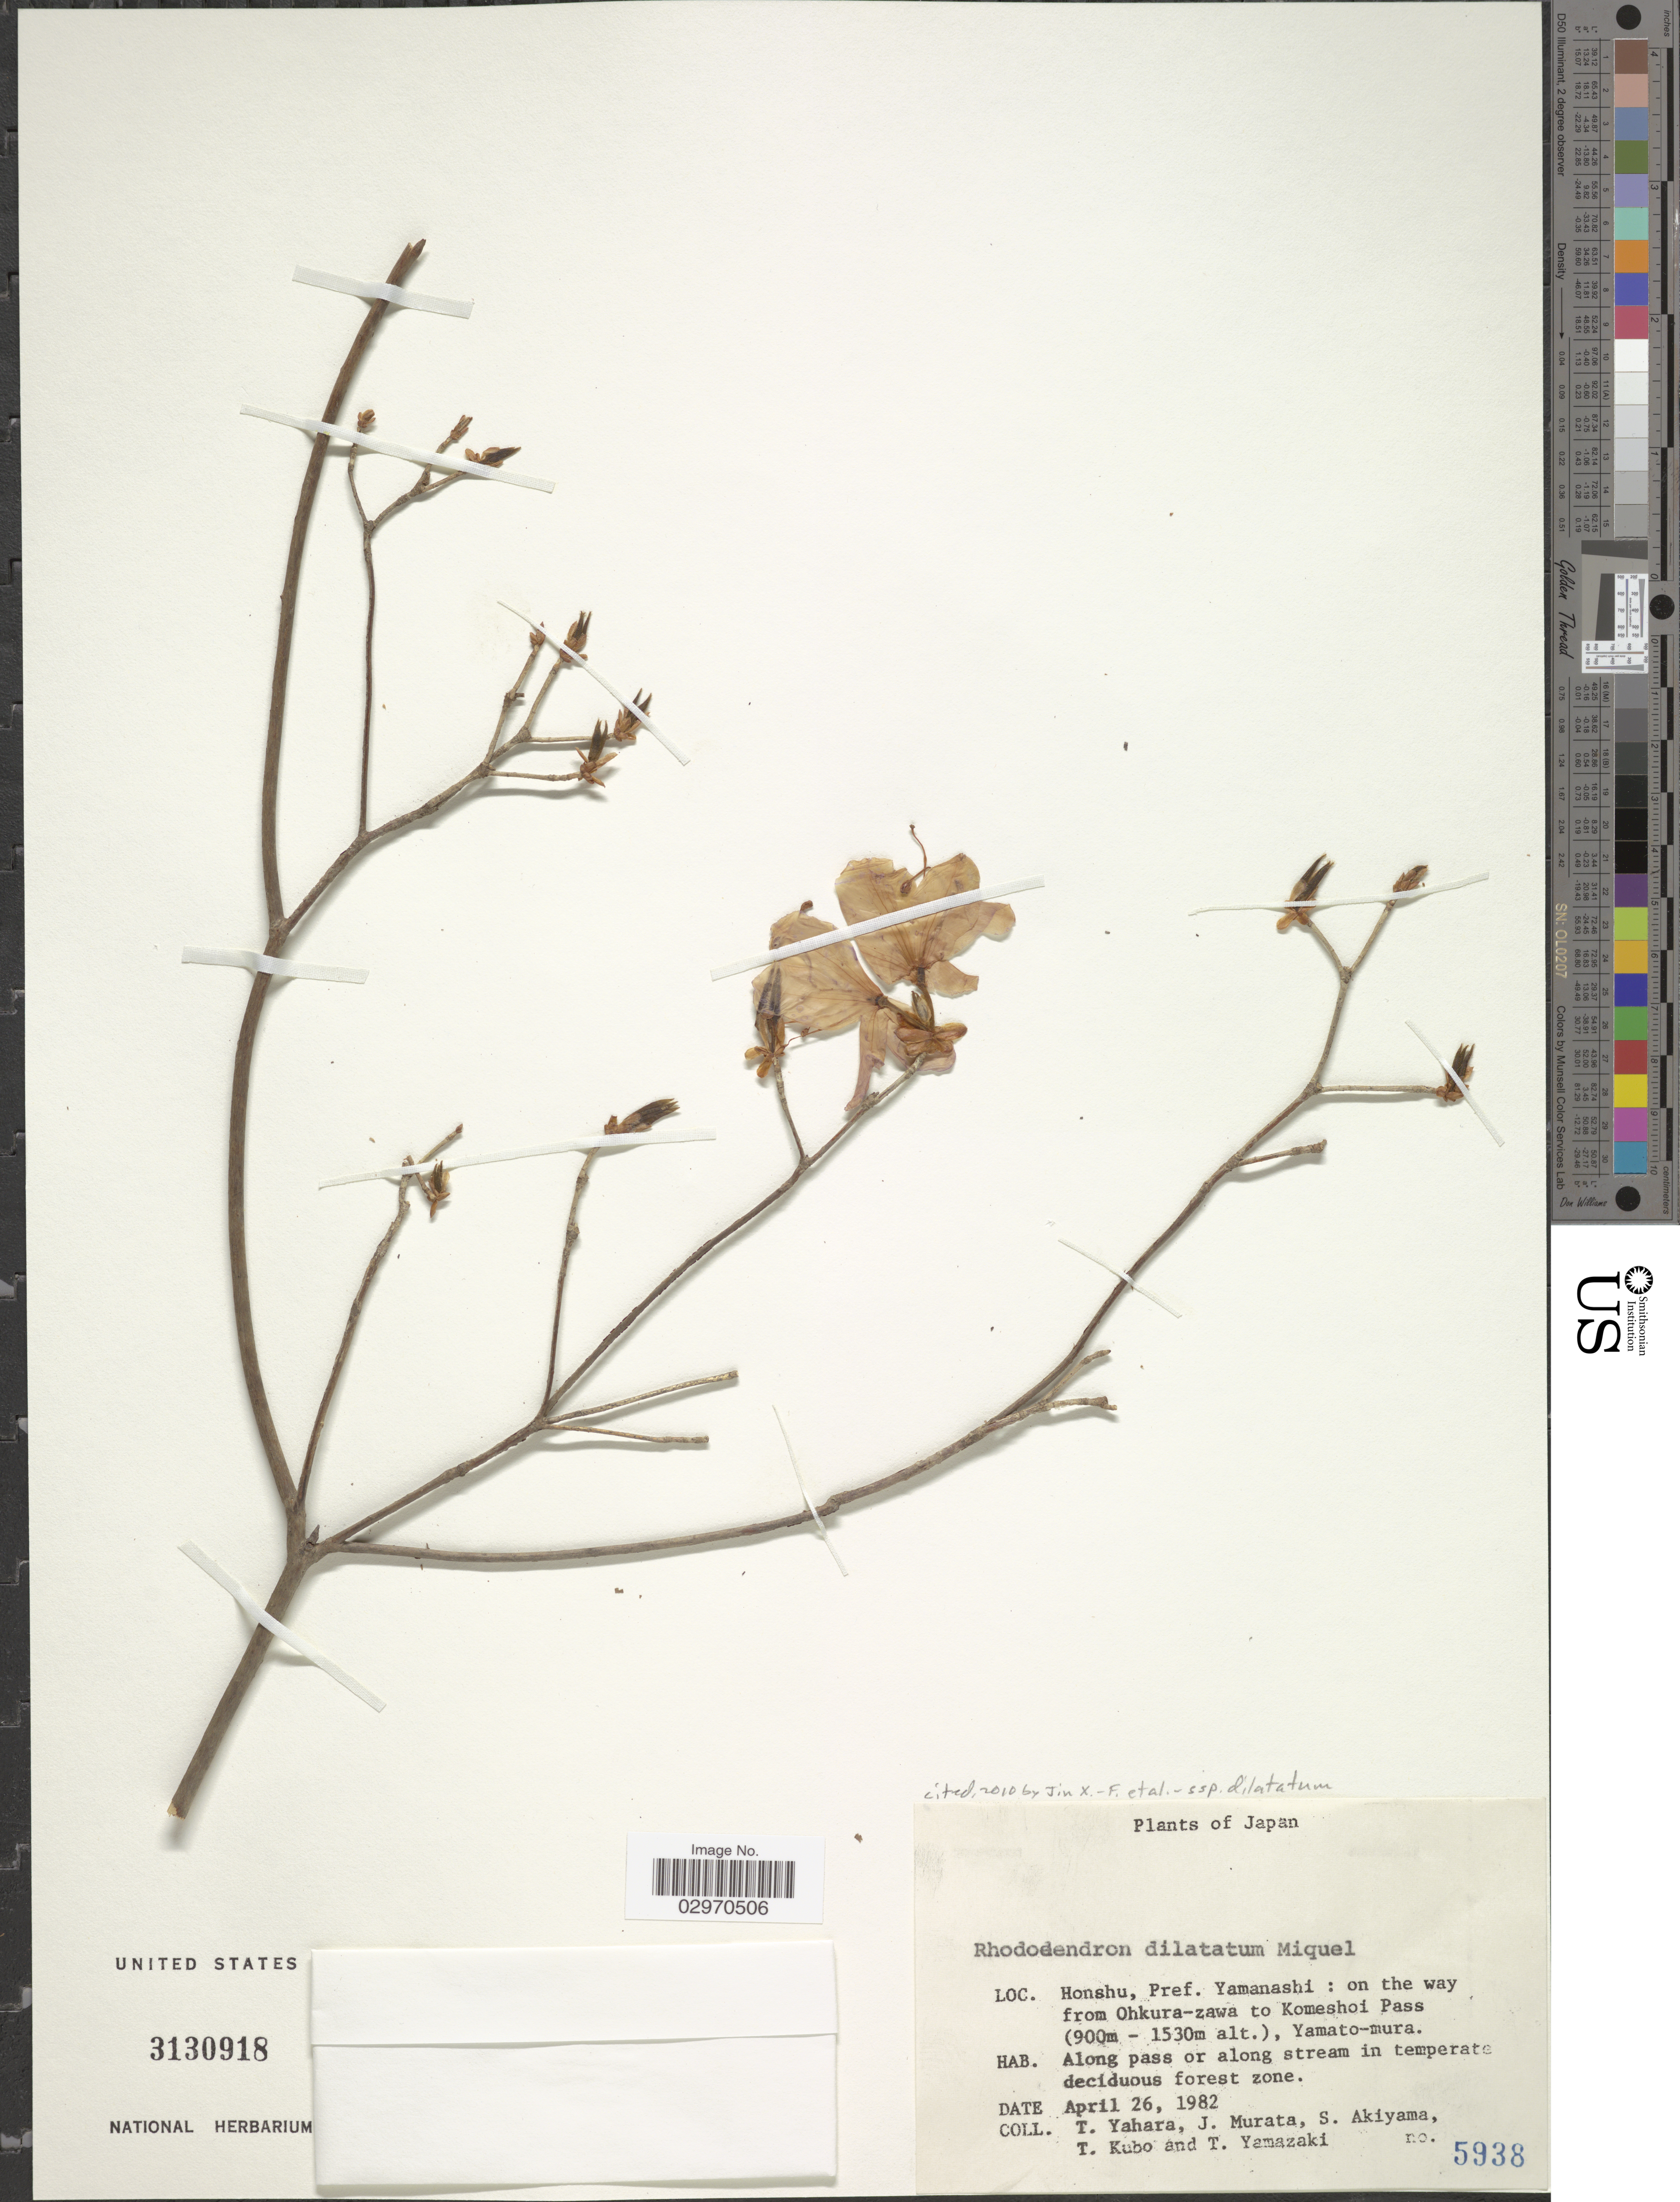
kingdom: Plantae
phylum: Tracheophyta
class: Magnoliopsida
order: Ericales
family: Ericaceae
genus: Rhododendron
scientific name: Rhododendron dilatatum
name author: Miq.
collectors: T. Yahara, J. Murata, Shinobu Akiyama, T. Kubo & T. Yamazaki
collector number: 5938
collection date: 1982-04-26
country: Japan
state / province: Yamanasi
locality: Honshu, Pref. Yamanashi : on the way from Ohkura-zawa to Komeshoi Pass, Yamato-mura.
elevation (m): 900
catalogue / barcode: US 3130918